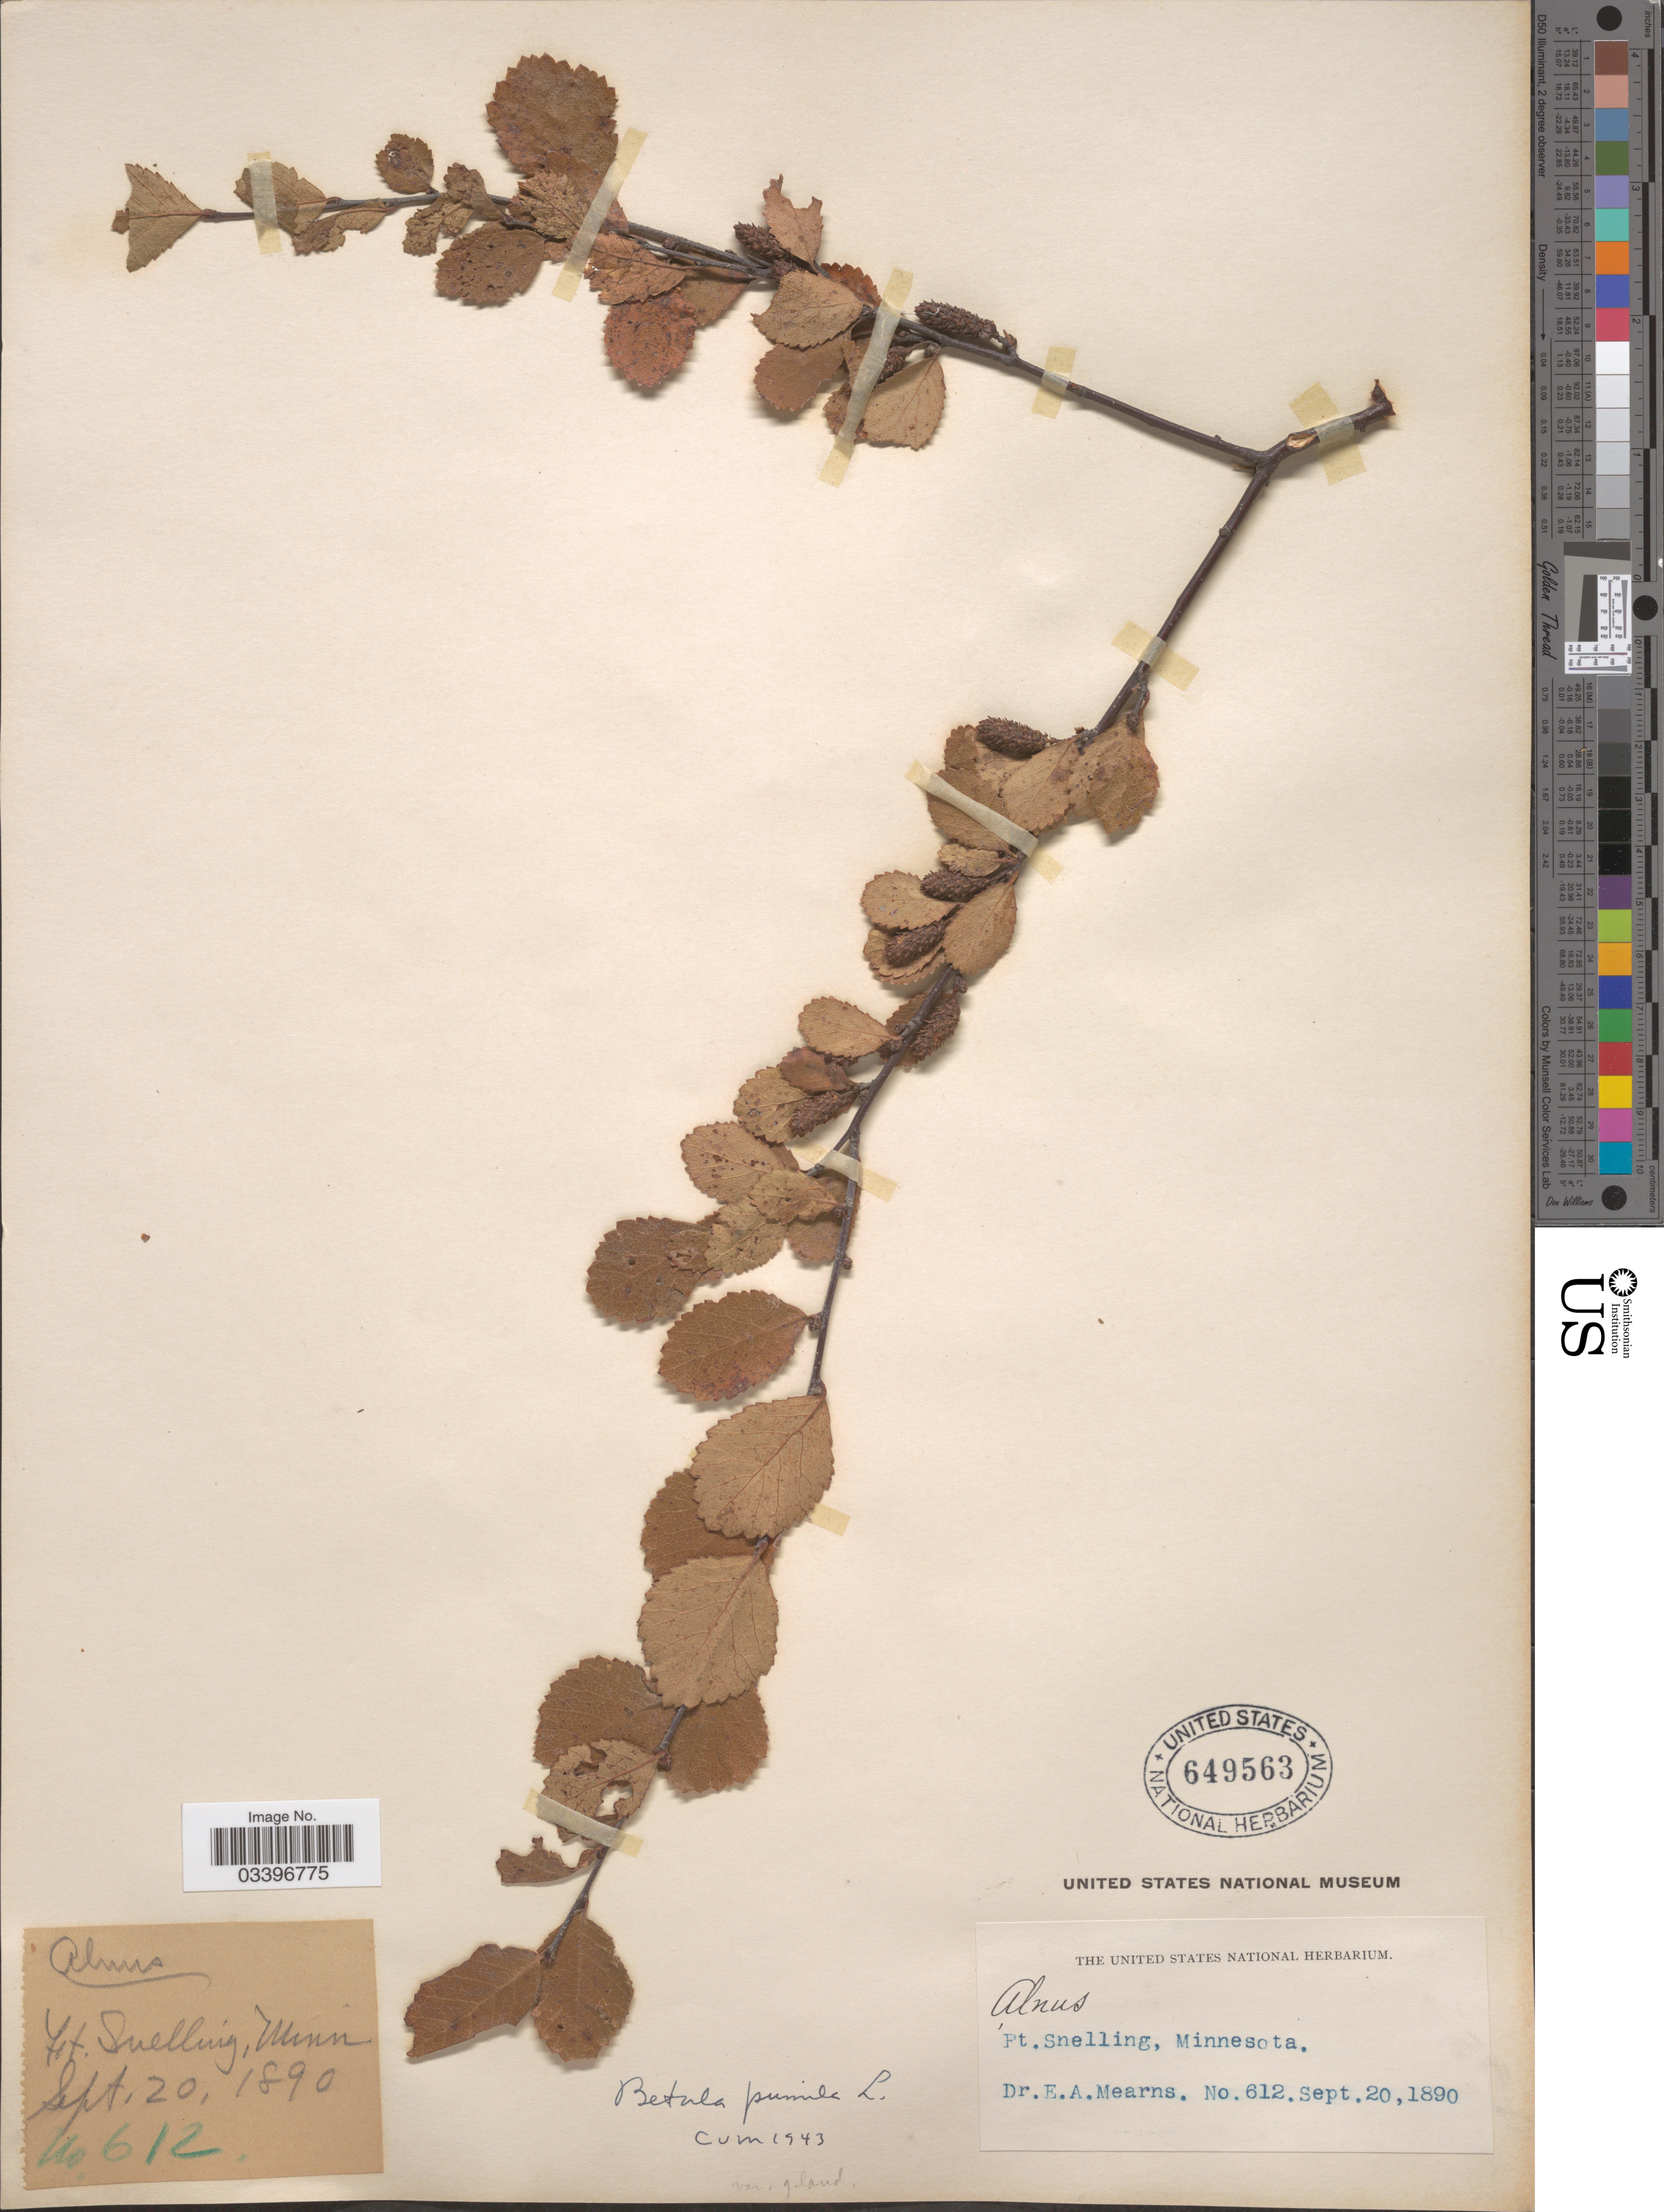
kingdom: Plantae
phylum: Tracheophyta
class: Magnoliopsida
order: Fagales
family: Betulaceae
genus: Betula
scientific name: Betula pumila var. glandulifera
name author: Regel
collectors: E. A. Mearns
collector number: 612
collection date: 1890-09-20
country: United States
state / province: Minnesota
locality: Ft. Snelling.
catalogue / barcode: US 649563